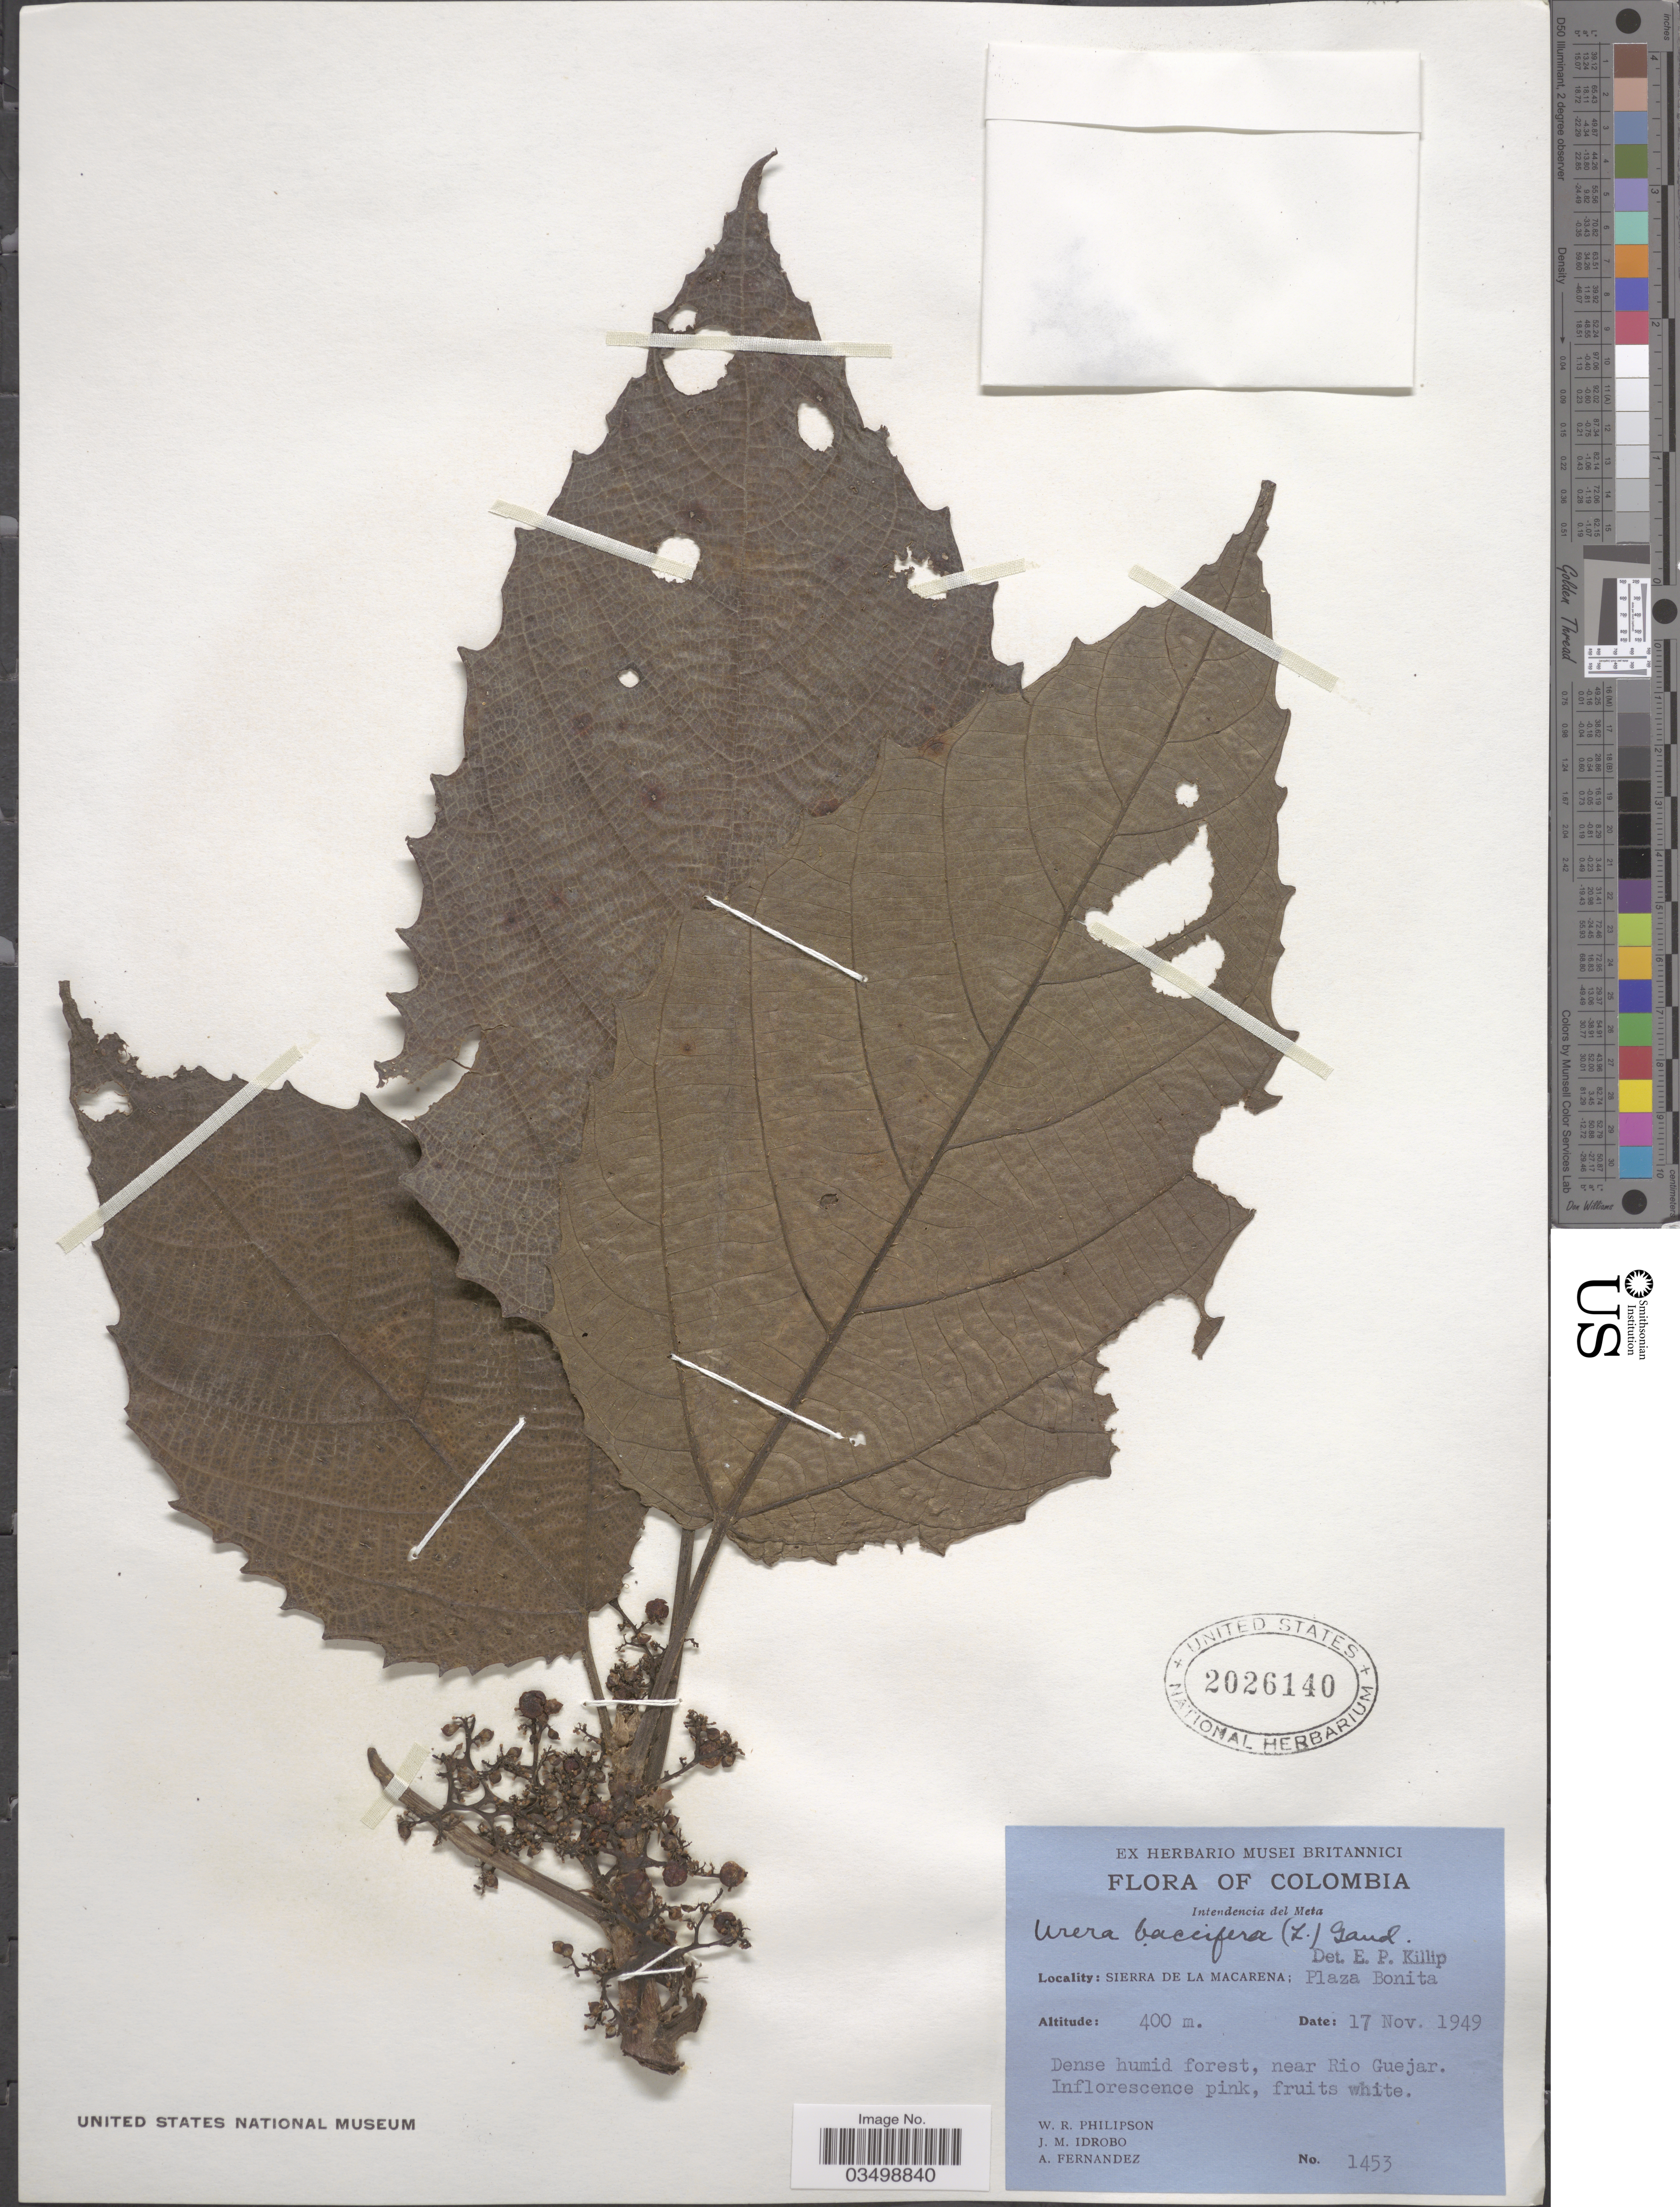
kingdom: Plantae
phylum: Tracheophyta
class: Magnoliopsida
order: Rosales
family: Urticaceae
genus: Urera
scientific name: Urera baccifera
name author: (L.) Gaudich. ex Wedd.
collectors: W. R. Philipson, J. M. Idrobo & A. Fernandez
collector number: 1453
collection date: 1949-11-17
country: Colombia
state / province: Meta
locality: Intendencia del Meta. Sierra de la Macarena; Plaza Bonita. near Rio Guejar.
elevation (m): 400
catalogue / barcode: US 2026140